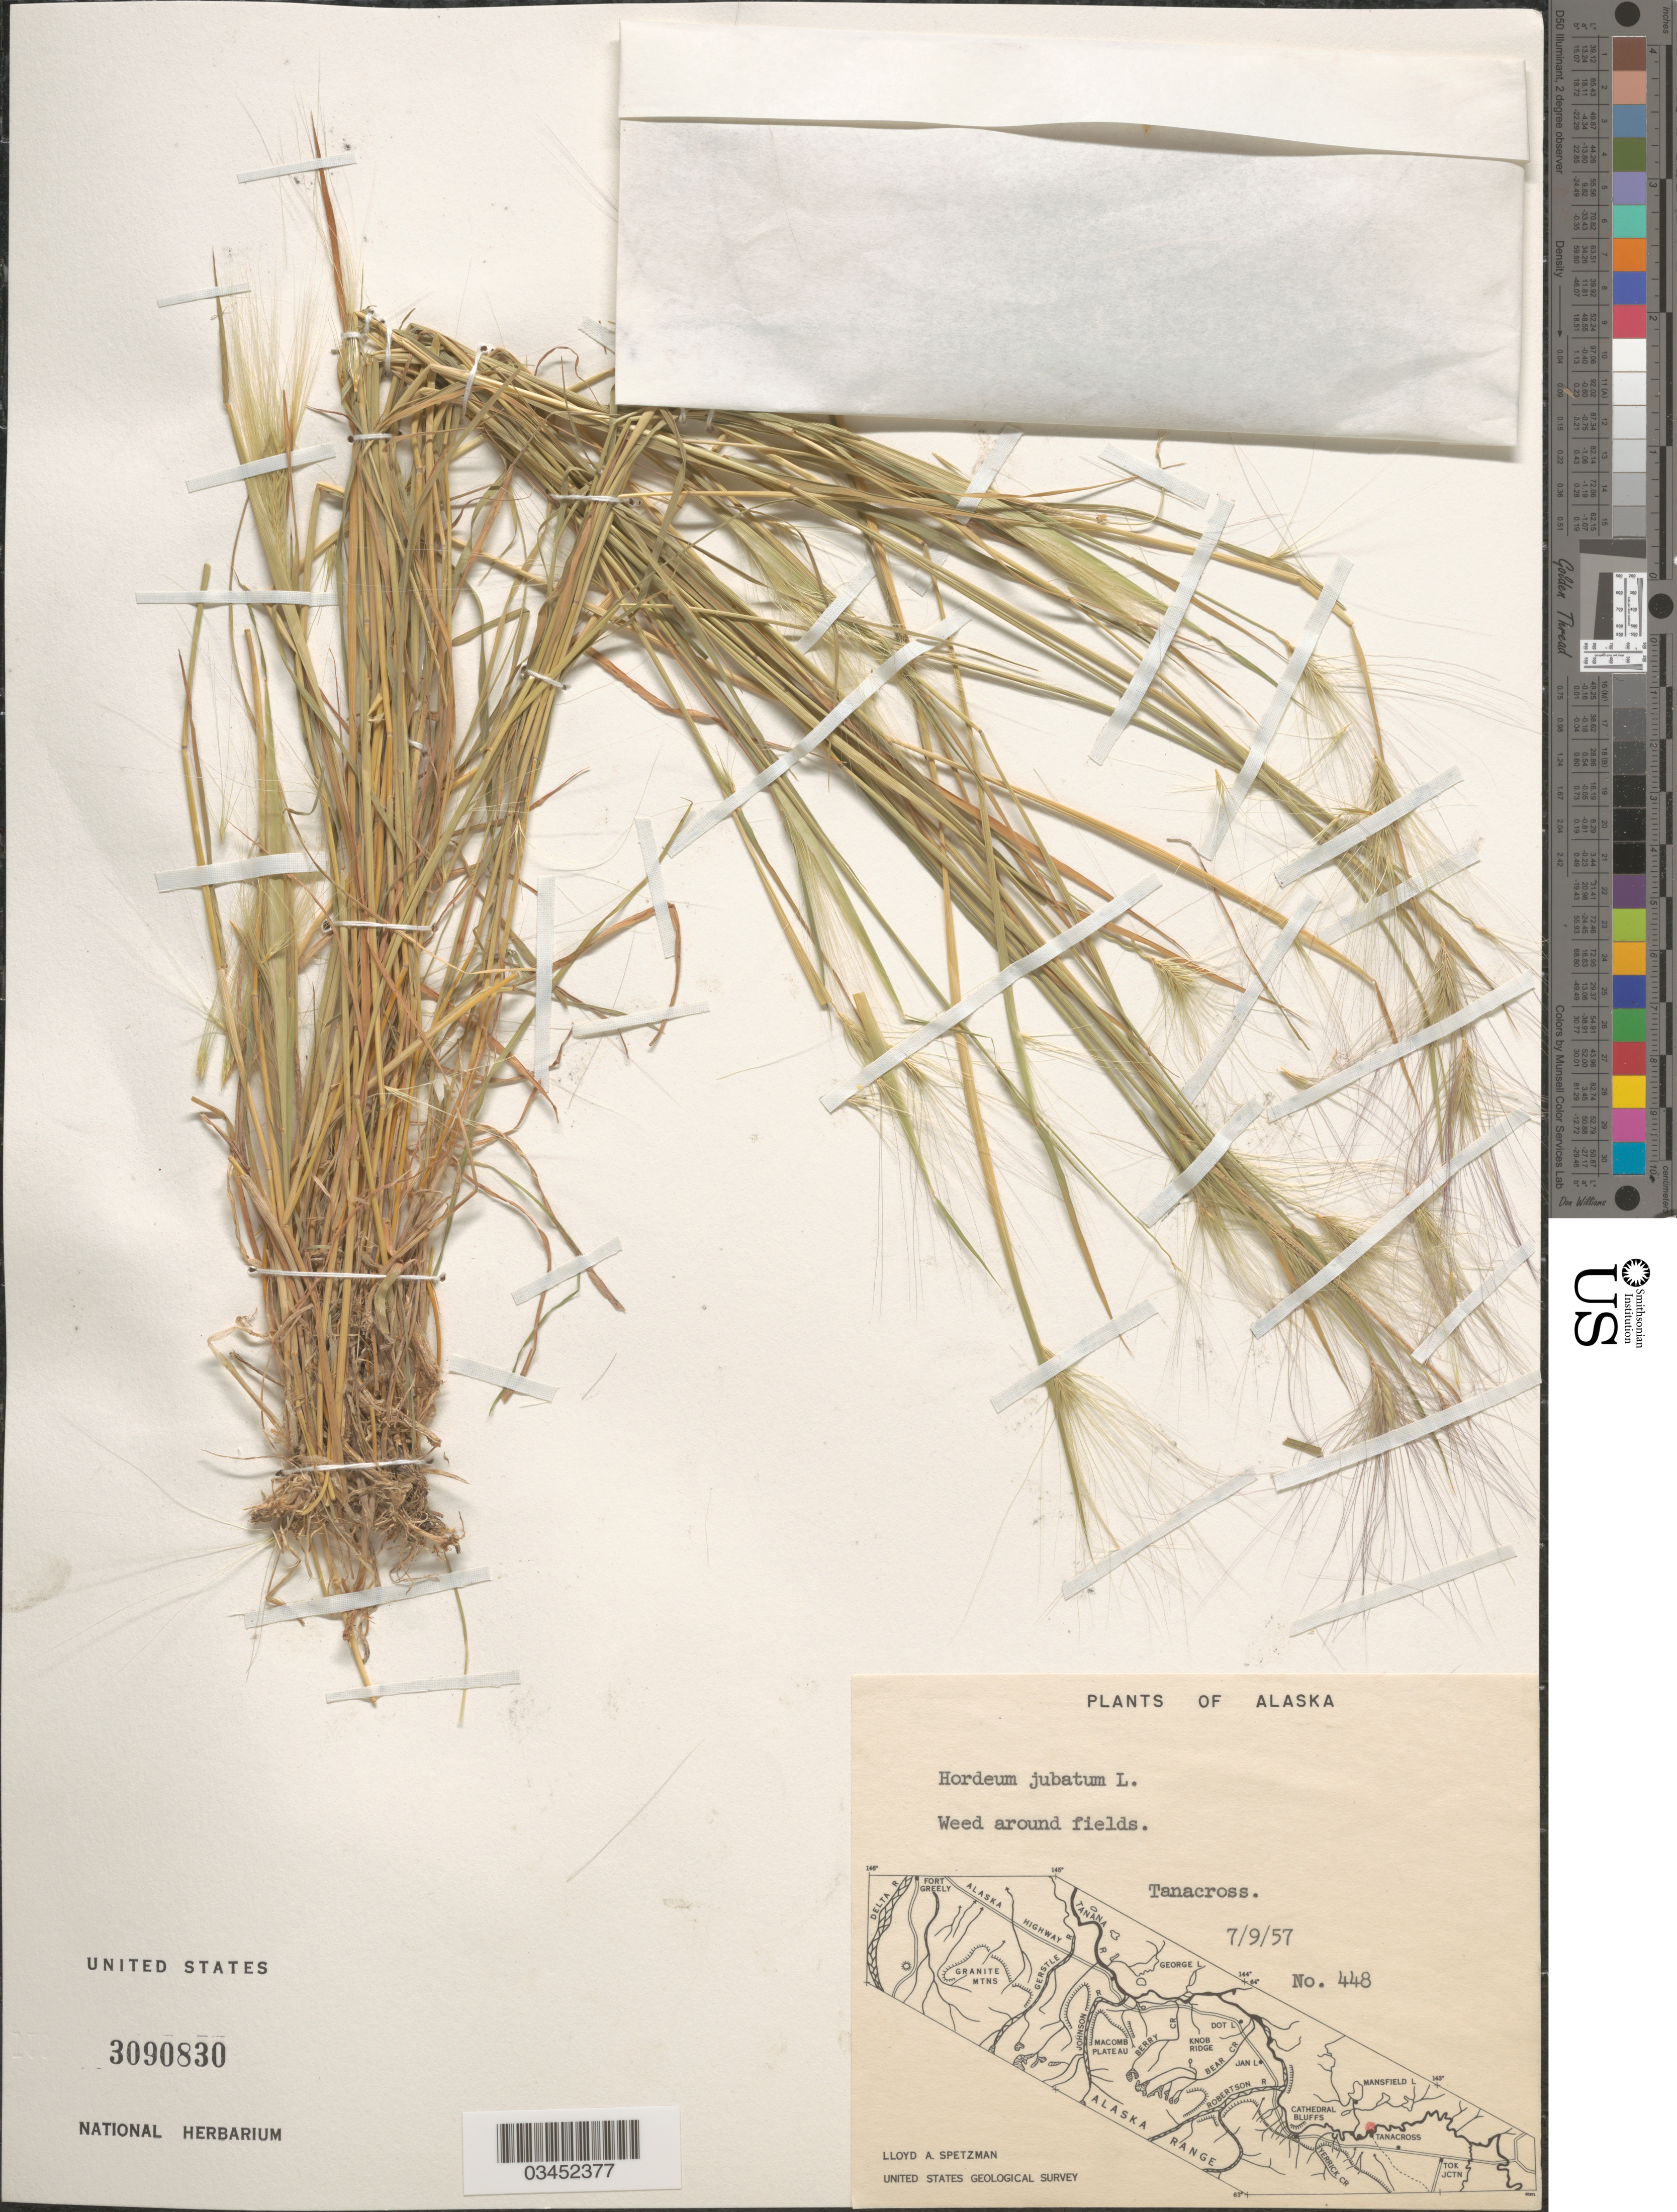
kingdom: Plantae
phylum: Tracheophyta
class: Liliopsida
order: Poales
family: Poaceae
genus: Hordeum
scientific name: Hordeum jubatum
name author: L.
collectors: L. Spetzman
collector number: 448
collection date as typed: Transcribed d/m/y: 7/9/57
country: United States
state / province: Alaska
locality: Weed around fields. Tanacross. United States Geological Survey.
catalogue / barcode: US 3090830